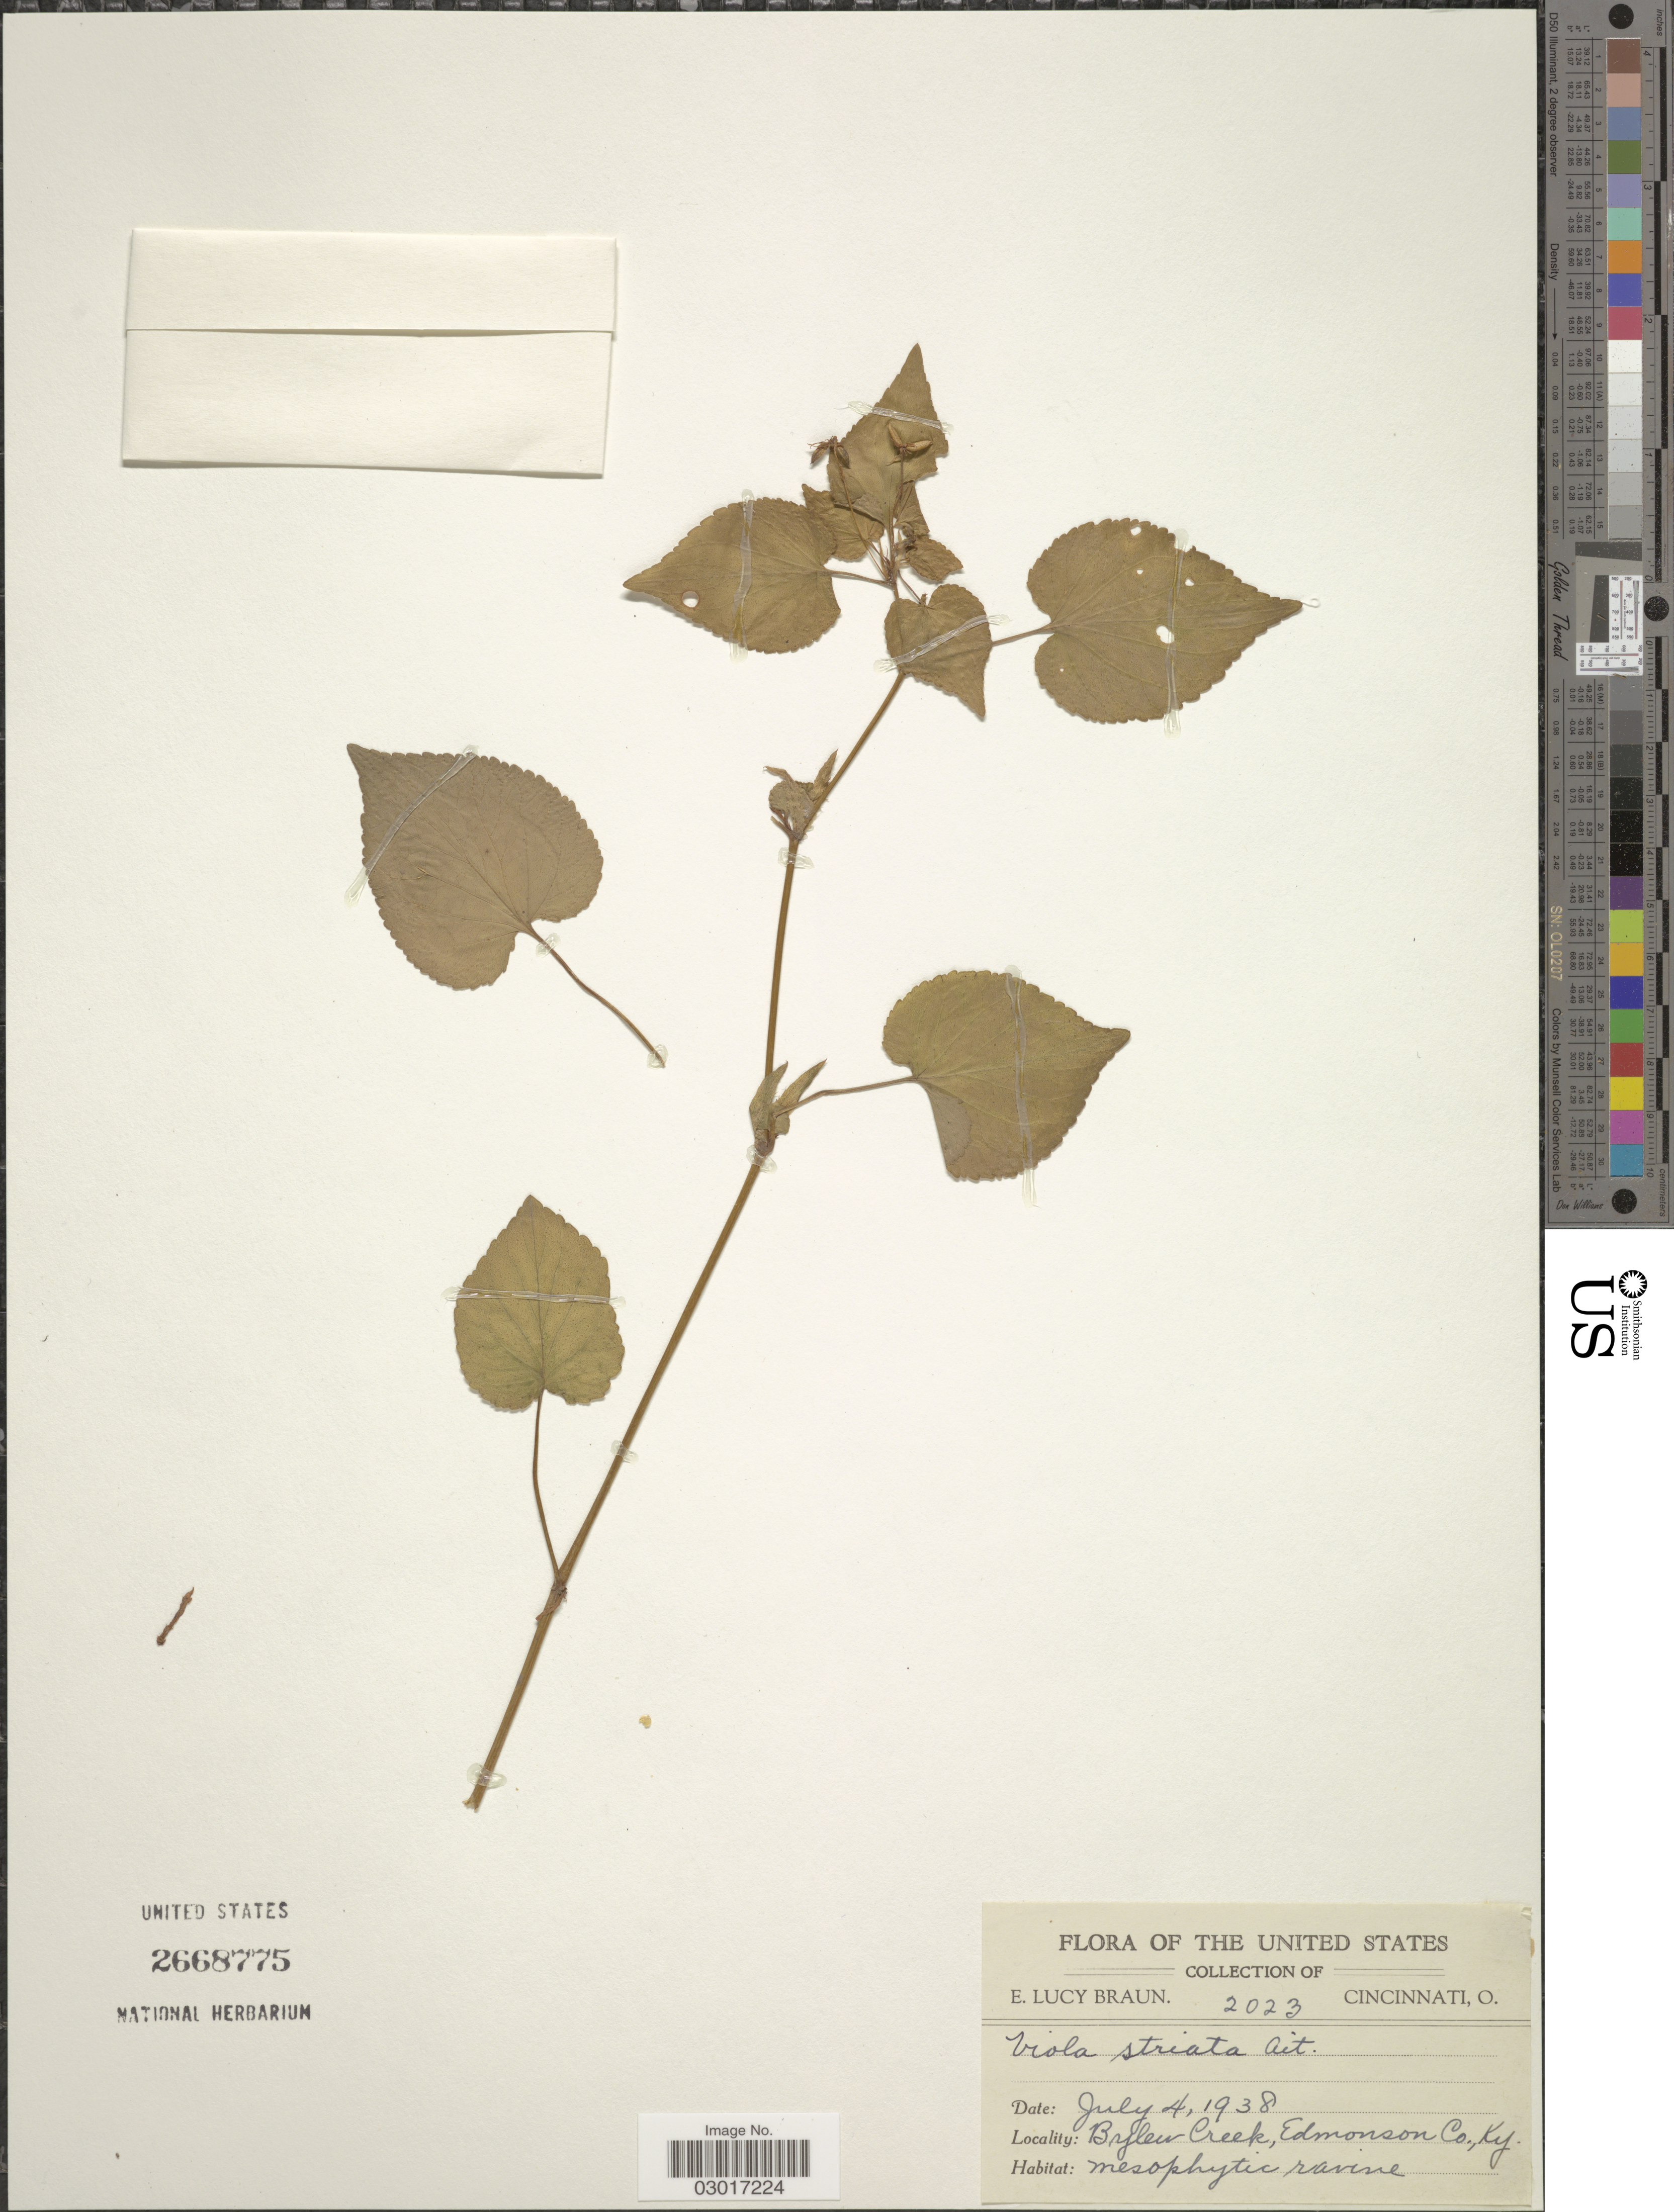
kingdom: Plantae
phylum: Tracheophyta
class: Magnoliopsida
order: Malpighiales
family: Violaceae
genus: Viola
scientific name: Viola striata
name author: Aiton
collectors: E. L. Braun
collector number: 2023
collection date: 1938-07-04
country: United States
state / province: Kentucky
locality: Bylew Creek, Edmonson Co., Ky.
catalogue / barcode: US 2668775